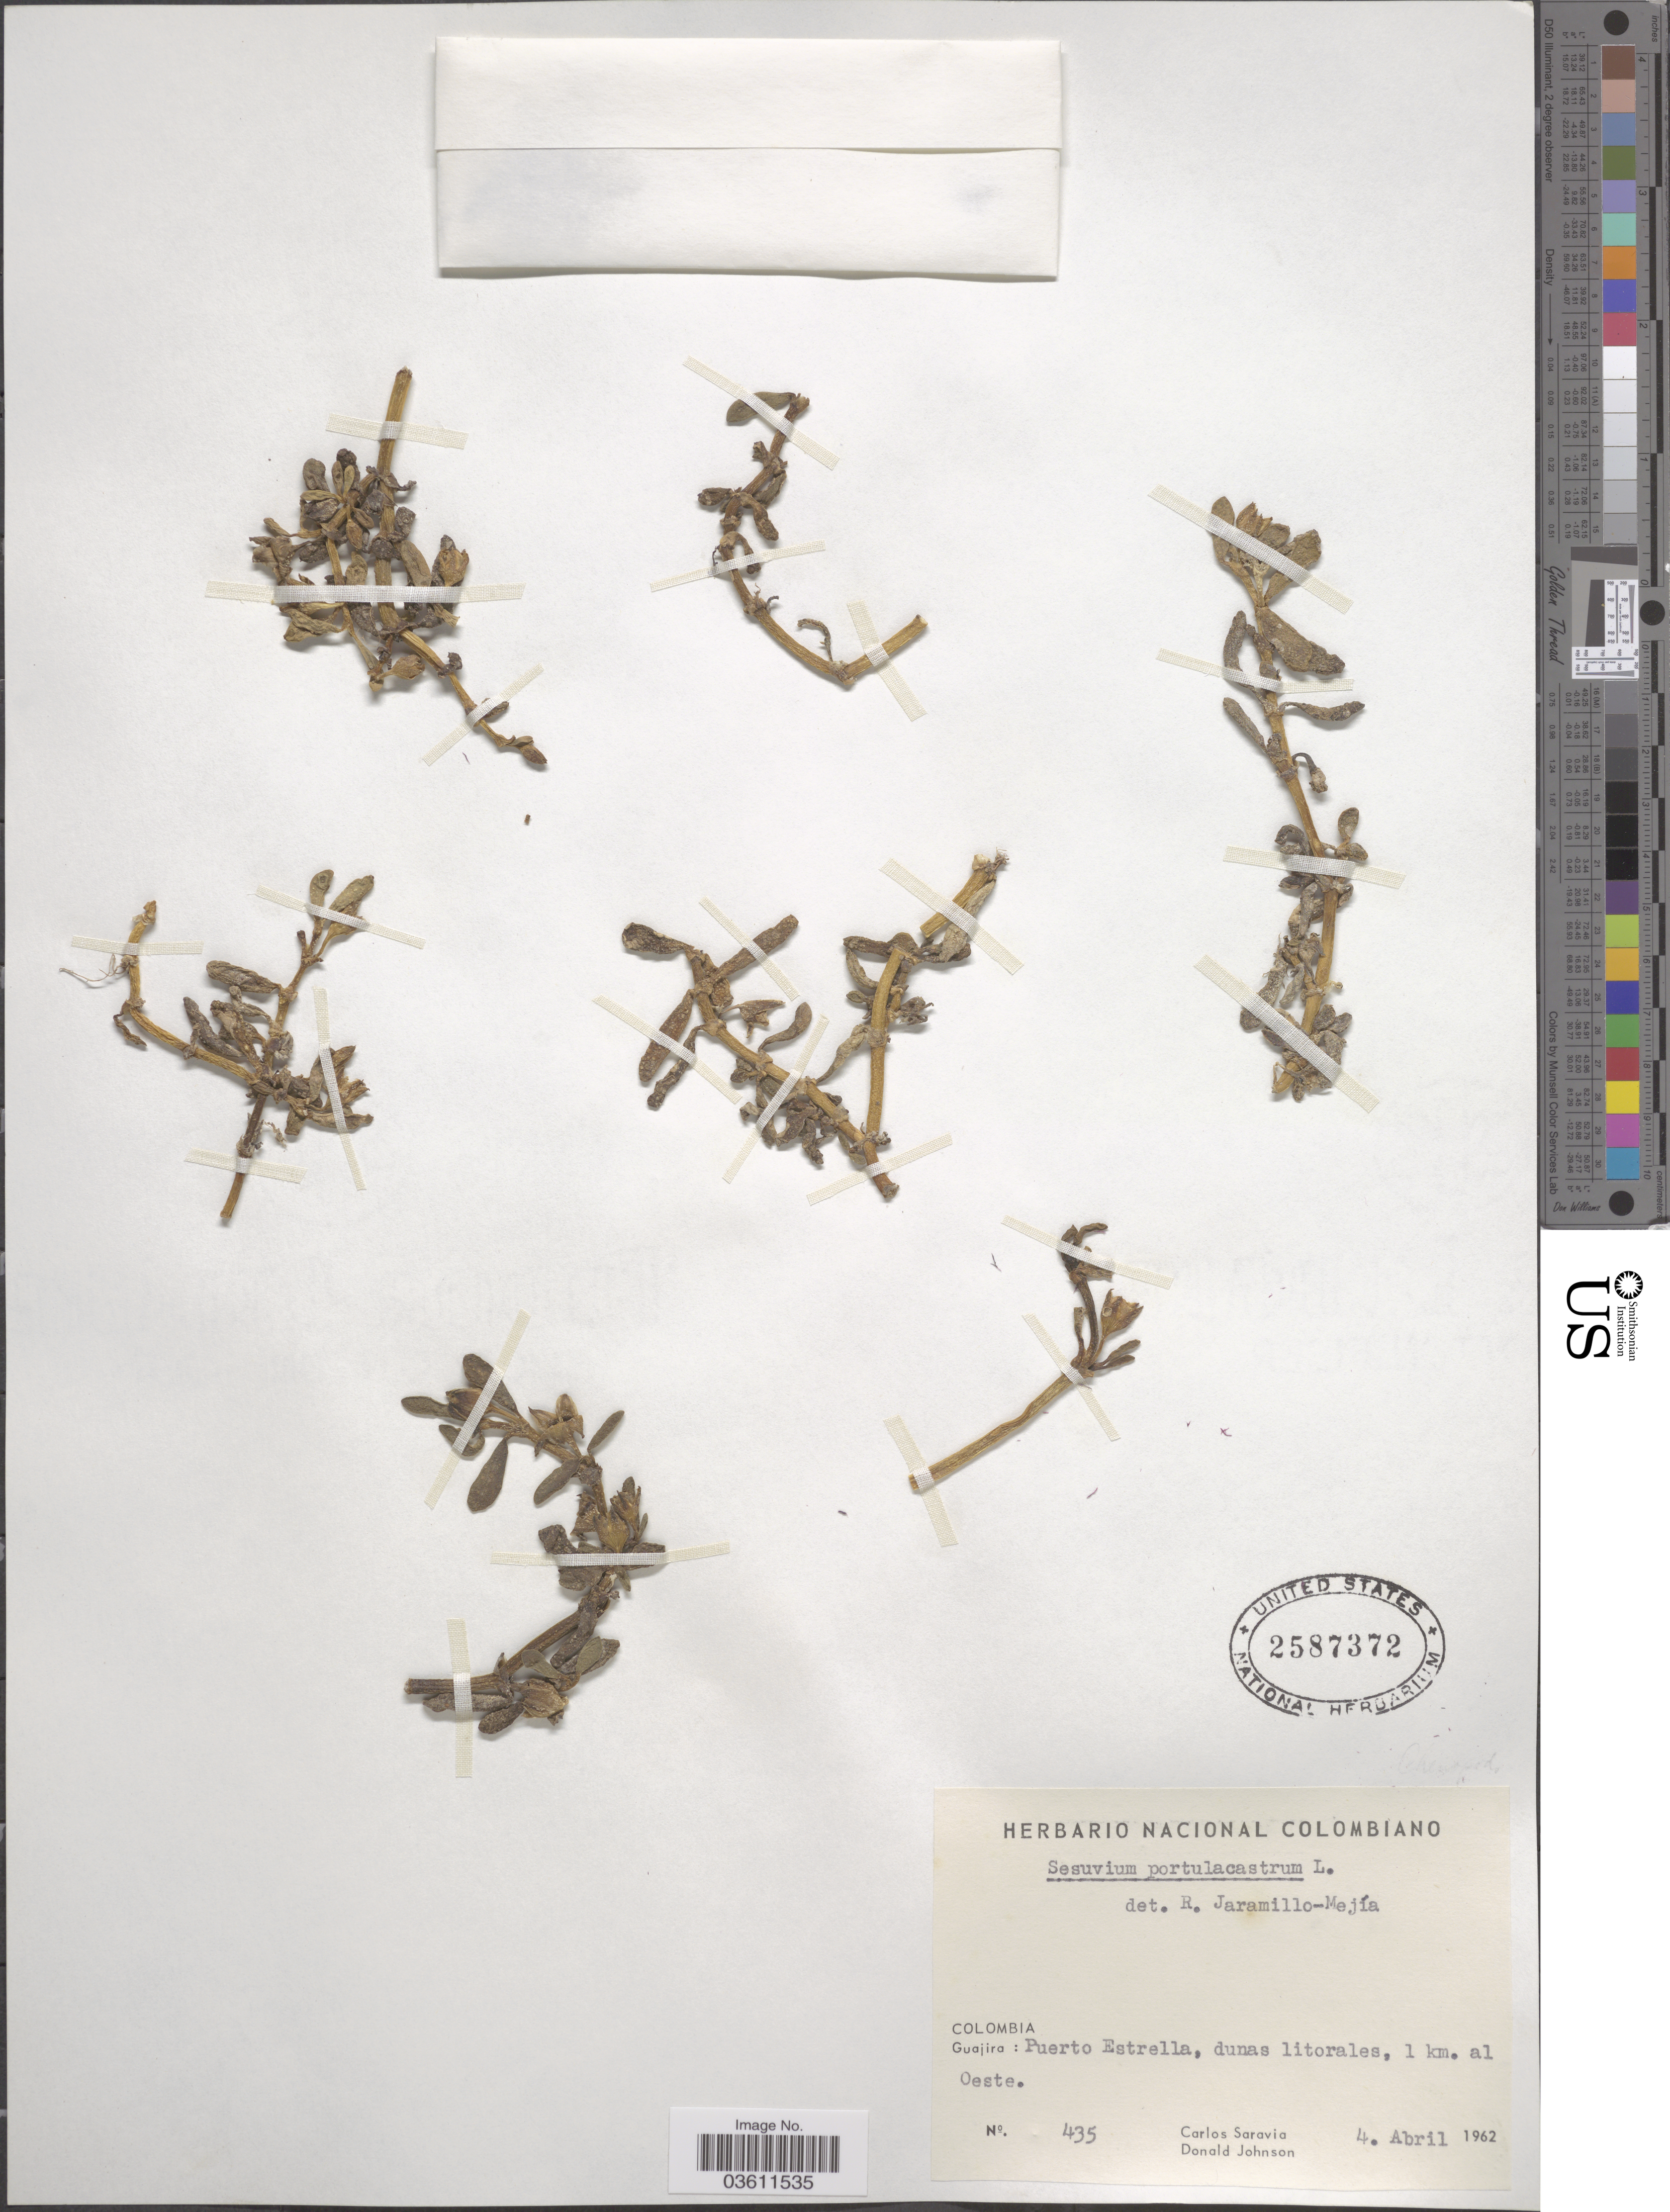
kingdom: Plantae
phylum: Tracheophyta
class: Magnoliopsida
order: Caryophyllales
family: Aizoaceae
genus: Sesuvium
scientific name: Sesuvium portulacastrum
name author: (L.) L.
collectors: C. Saravia & D. Johnson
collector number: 435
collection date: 1962-04-04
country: Colombia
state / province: La Guajira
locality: Puerto Estrella, dunas litorales, 1 km. al Oeste.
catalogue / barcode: US 2587372